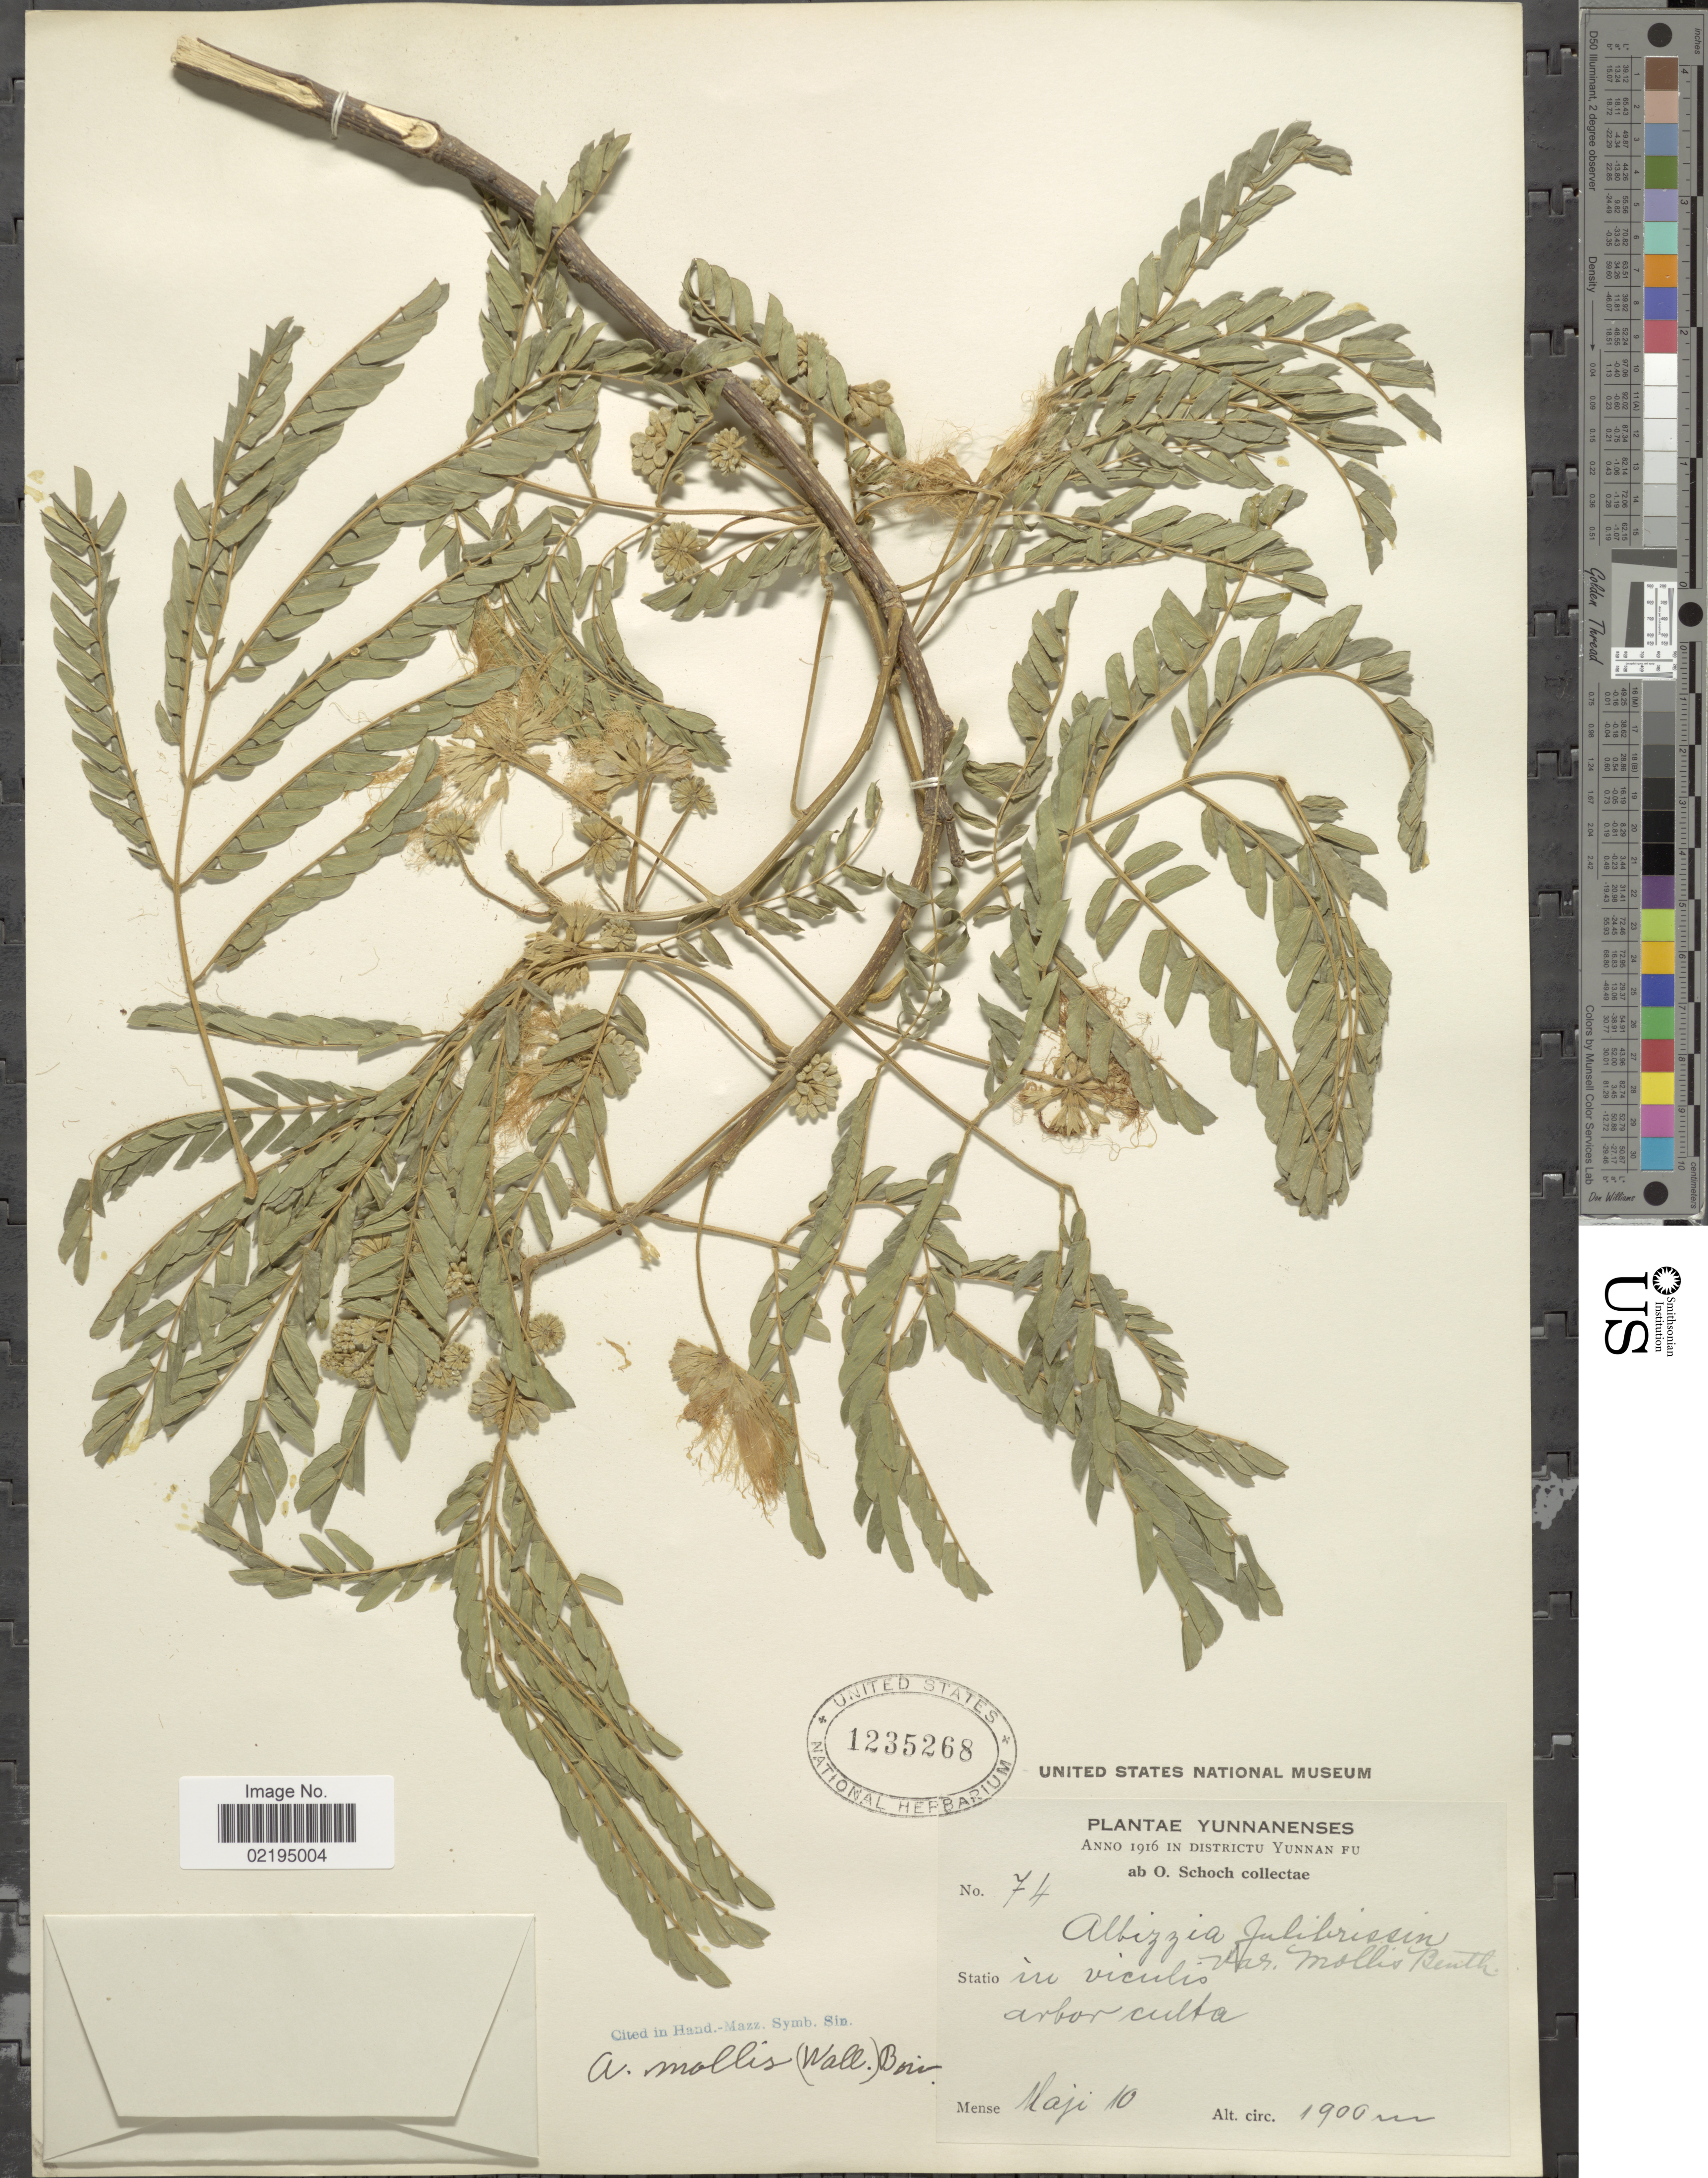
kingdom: Plantae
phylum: Tracheophyta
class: Magnoliopsida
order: Fabales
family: Fabaceae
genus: Albizia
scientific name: Albizia mollis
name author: (Wall.) Boivin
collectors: O. Schoch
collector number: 74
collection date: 1916-05-10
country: China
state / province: Yunnan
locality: Yunnanses, in viculis arbor culta. [interpreted]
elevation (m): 1900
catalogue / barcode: US 1235268